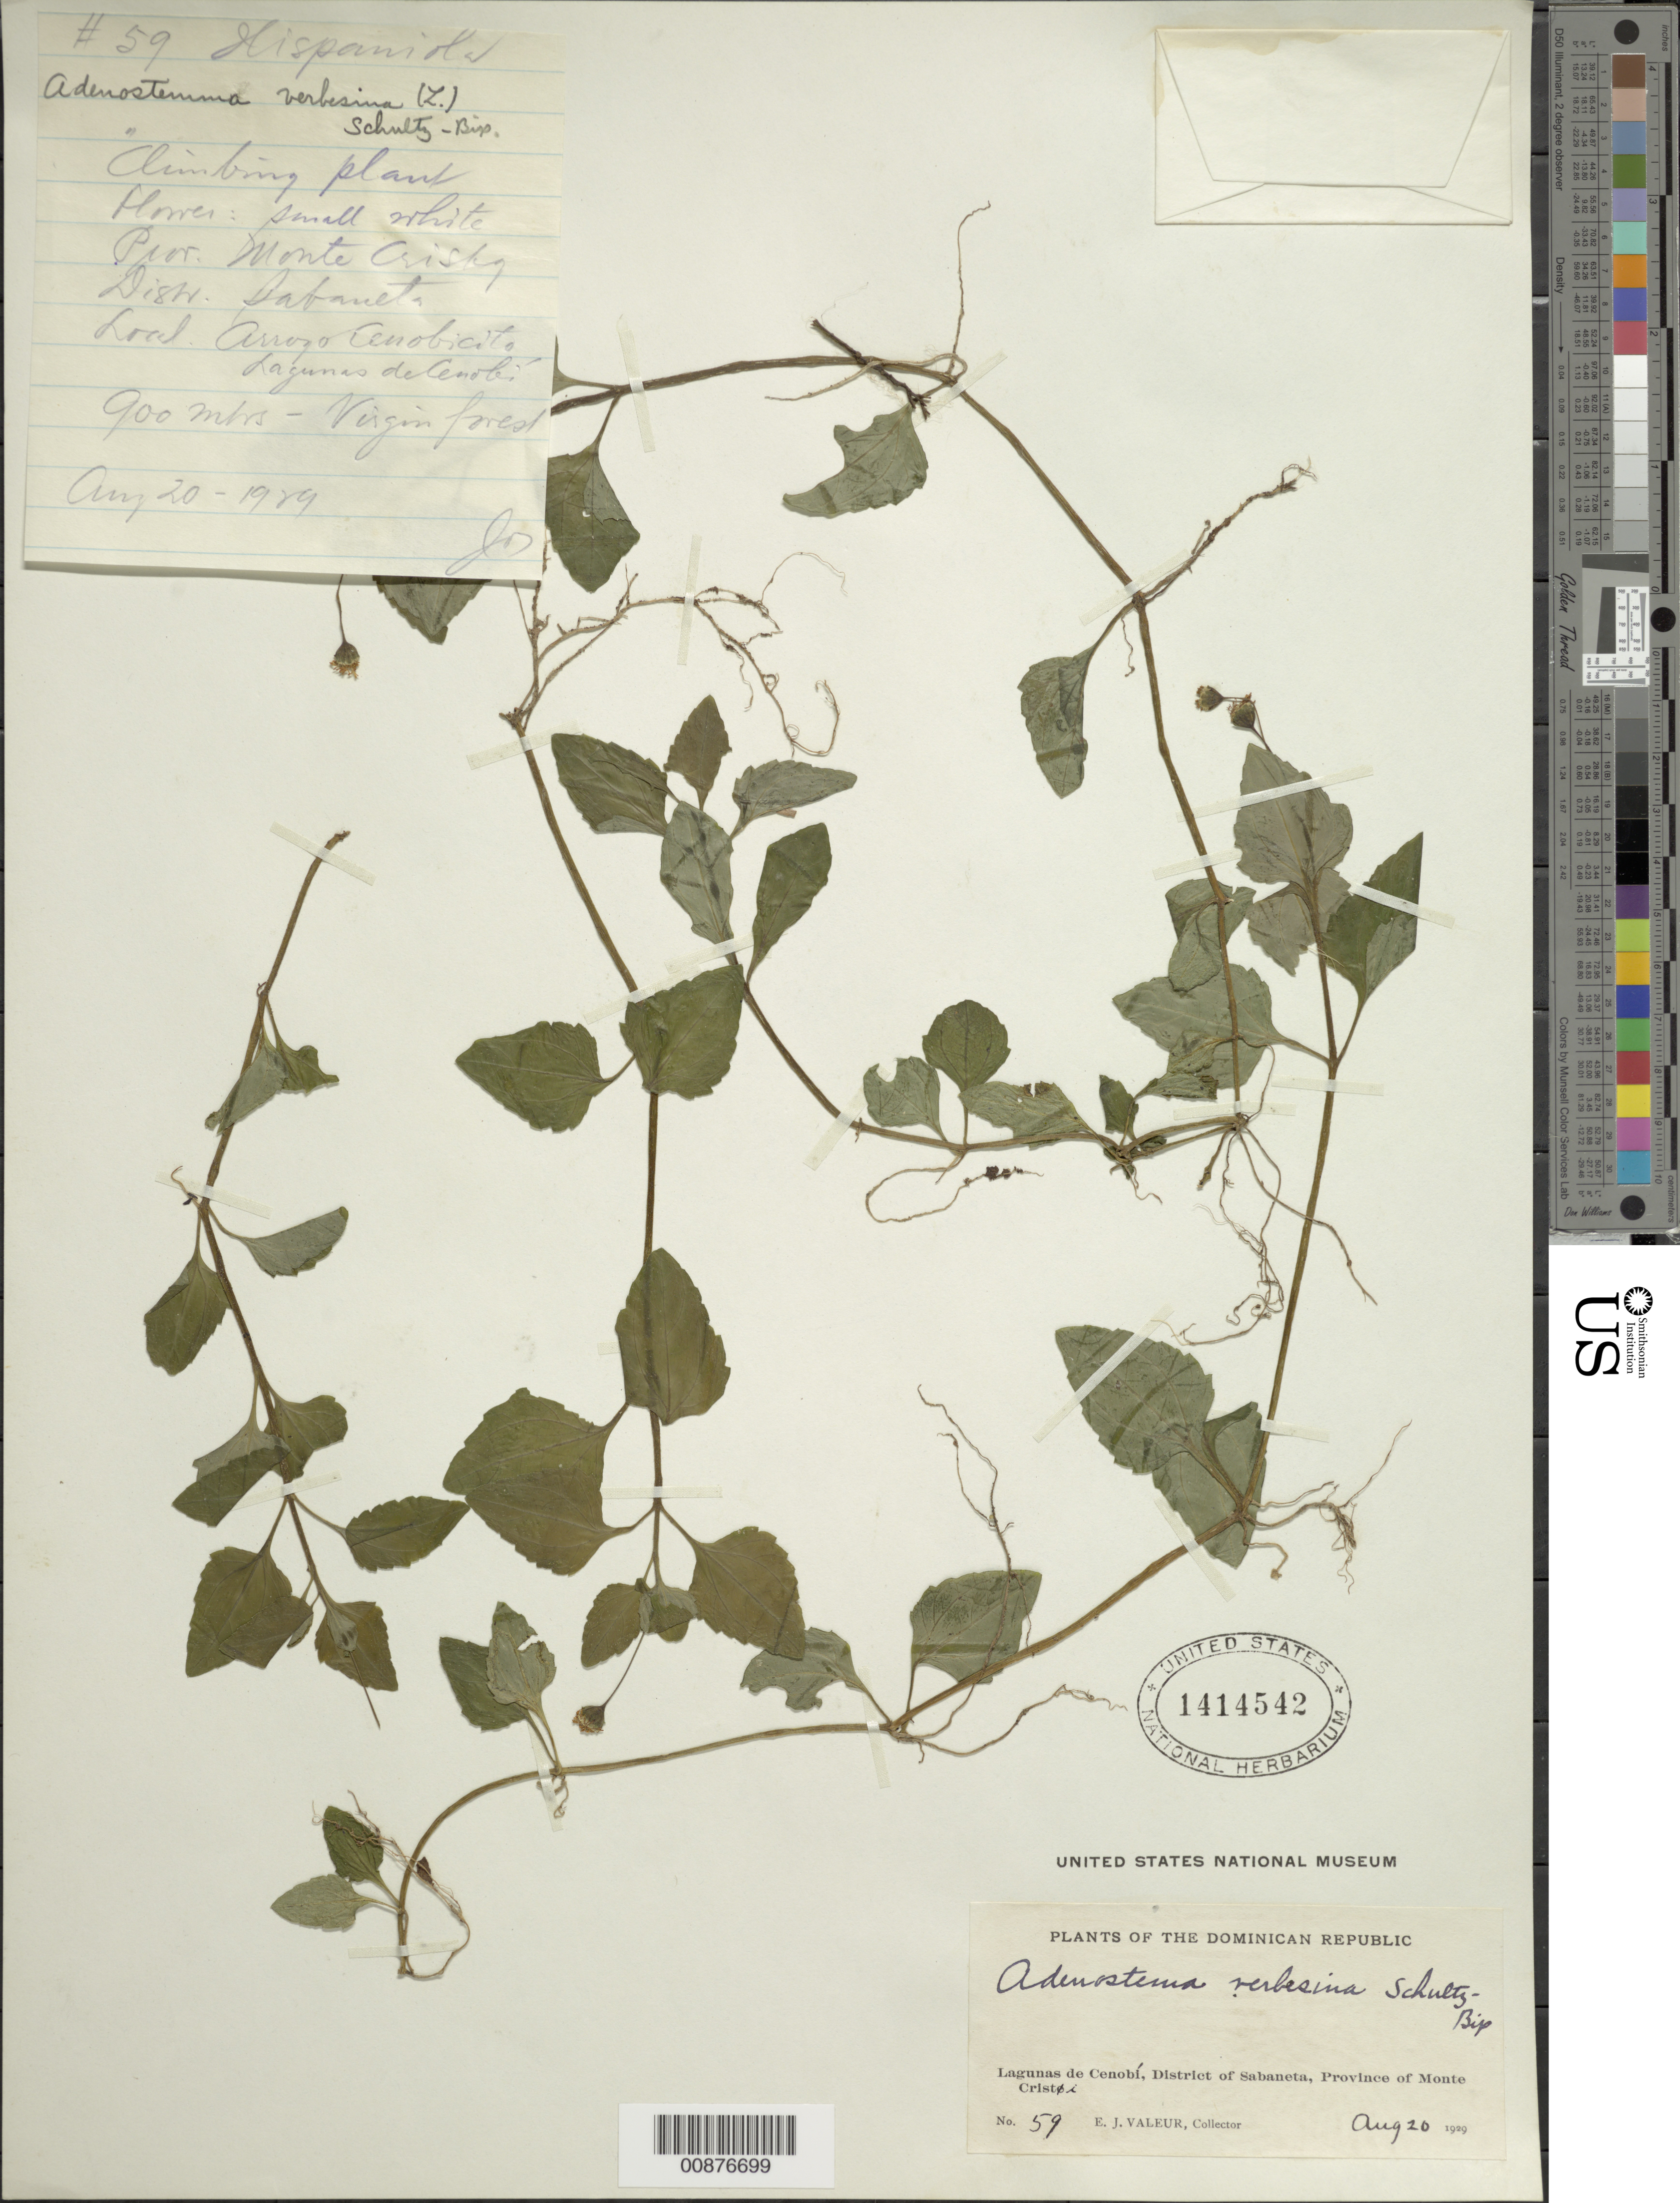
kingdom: Plantae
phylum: Tracheophyta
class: Magnoliopsida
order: Asterales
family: Asteraceae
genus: Adenostemma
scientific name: Adenostemma verbesina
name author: (L.) Sch. Bip.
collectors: E. Valeur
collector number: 59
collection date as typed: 20 Aug 1929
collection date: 1929-08-20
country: Dominican Republic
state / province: Monte Cristi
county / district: Distr. Sabaneta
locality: Lagunas de Cenobí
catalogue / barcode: US 1414542